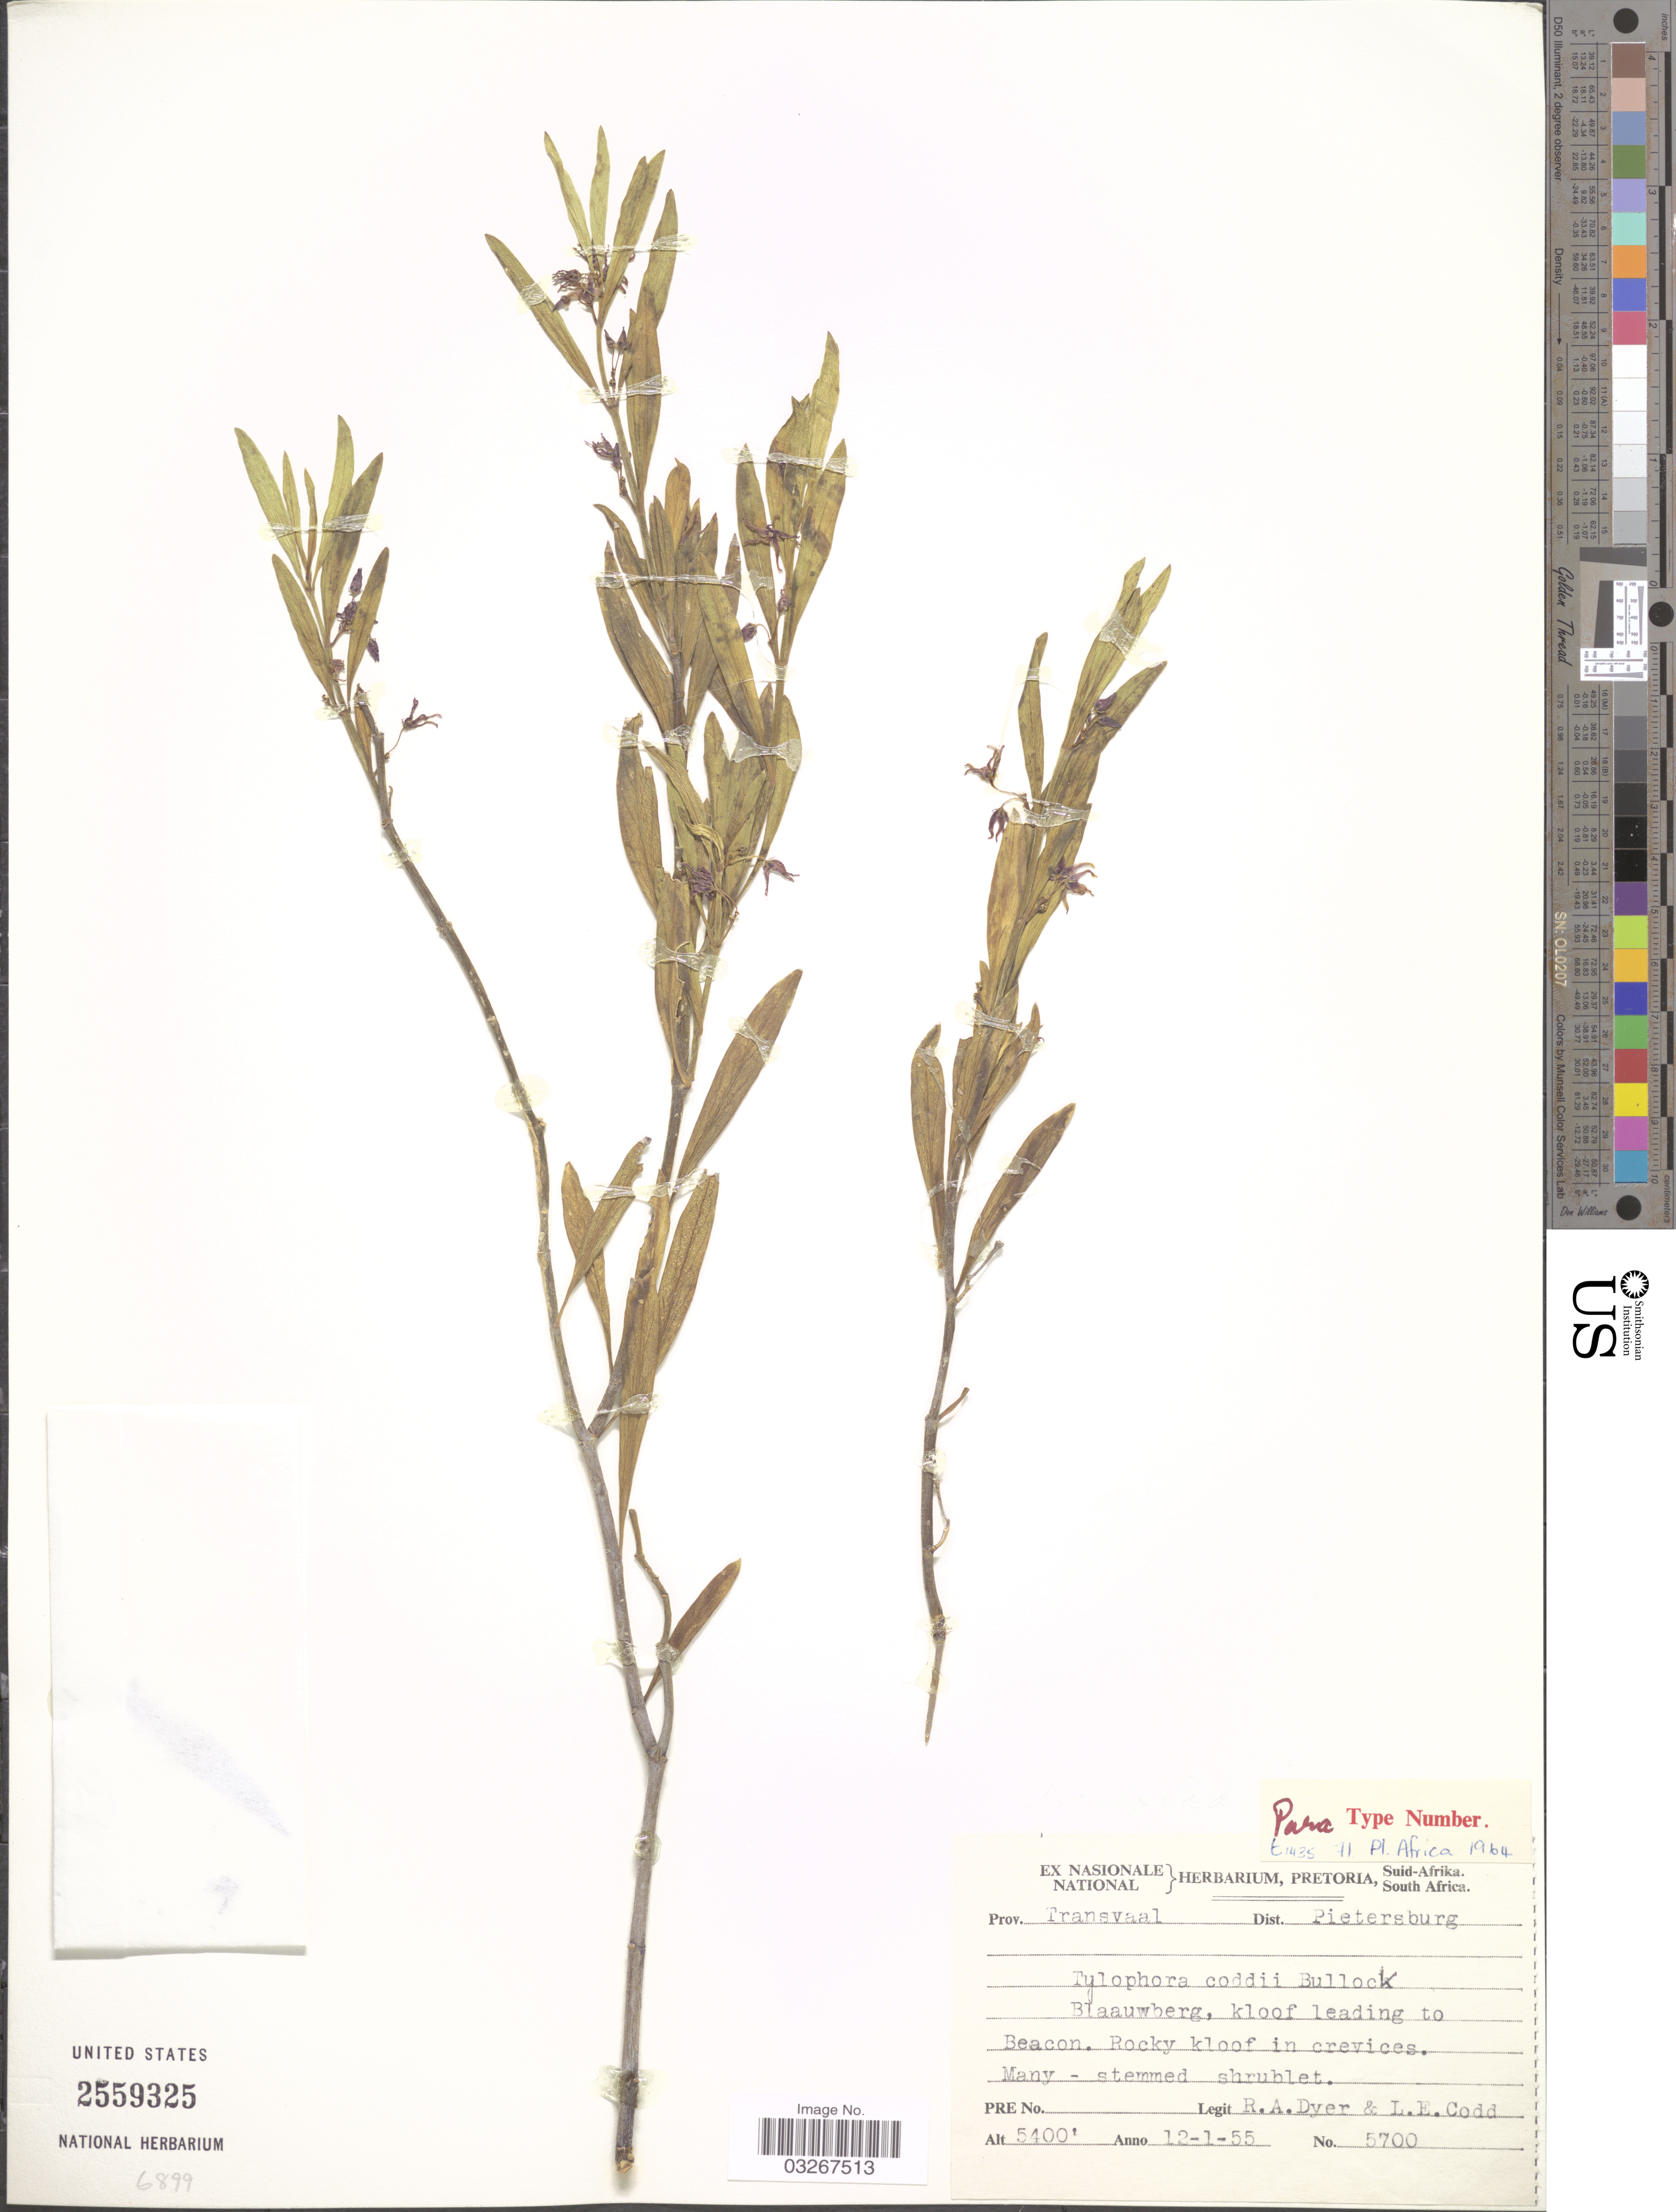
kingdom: Plantae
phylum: Tracheophyta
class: Magnoliopsida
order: Gentianales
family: Apocynaceae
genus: Tylophora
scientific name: Tylophora coddii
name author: Bullock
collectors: R. A. Dyer & L. Codd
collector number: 5700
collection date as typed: Transcribed d/m/y: 12/1/55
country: South Africa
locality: Prov. Transvaal, Dist. Pietersburg, Blaauwberg, kloof leading to Beacon.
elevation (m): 1646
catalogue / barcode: US 2559325